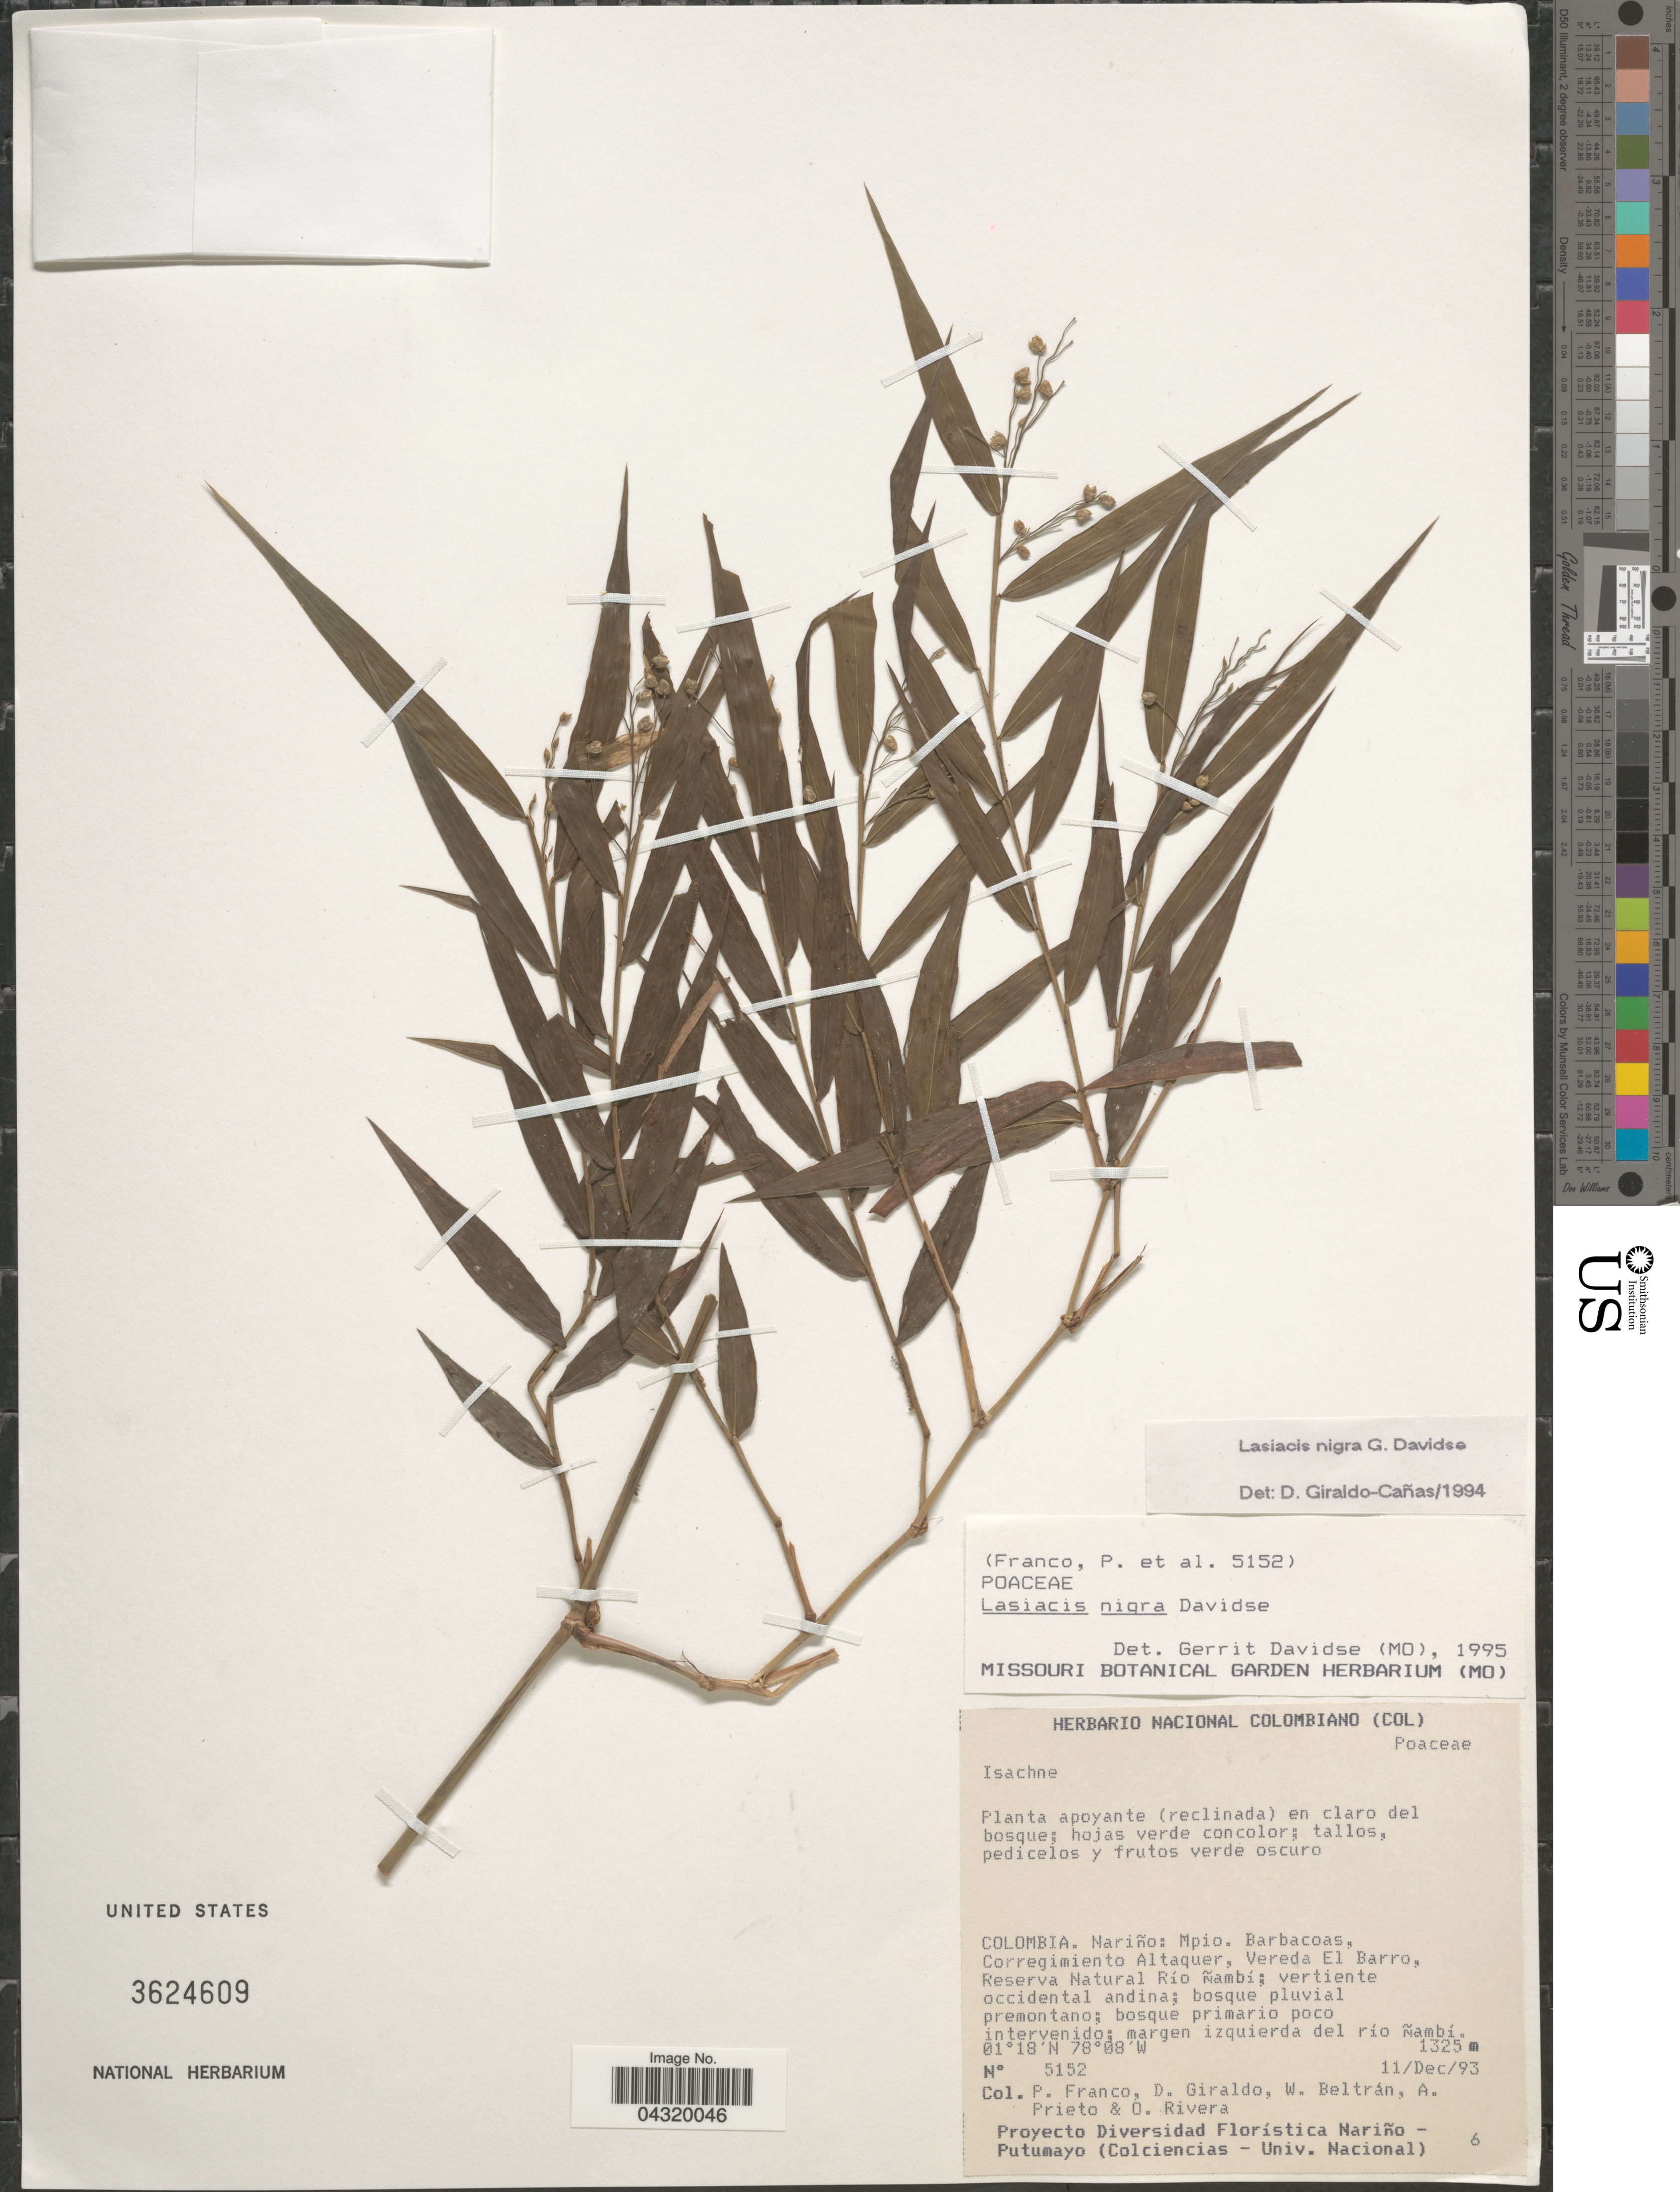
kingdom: Plantae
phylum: Tracheophyta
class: Liliopsida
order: Poales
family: Poaceae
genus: Lasiacis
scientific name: Lasiacis nigra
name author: Davidse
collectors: P. Franco, D. Giraldo, W. Beltran, A. Prieto & O. Rivera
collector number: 5152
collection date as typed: Transcribed d/m/y: 11/12/93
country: Colombia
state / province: Nariño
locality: Mpio. Barbacoas, Corregimiento Altaquer, Vereda El Barro, Reserva Natural Río Ñambí; vertiente occidental andina; margen izquierda del río Ñambí.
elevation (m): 1325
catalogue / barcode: US 3624609